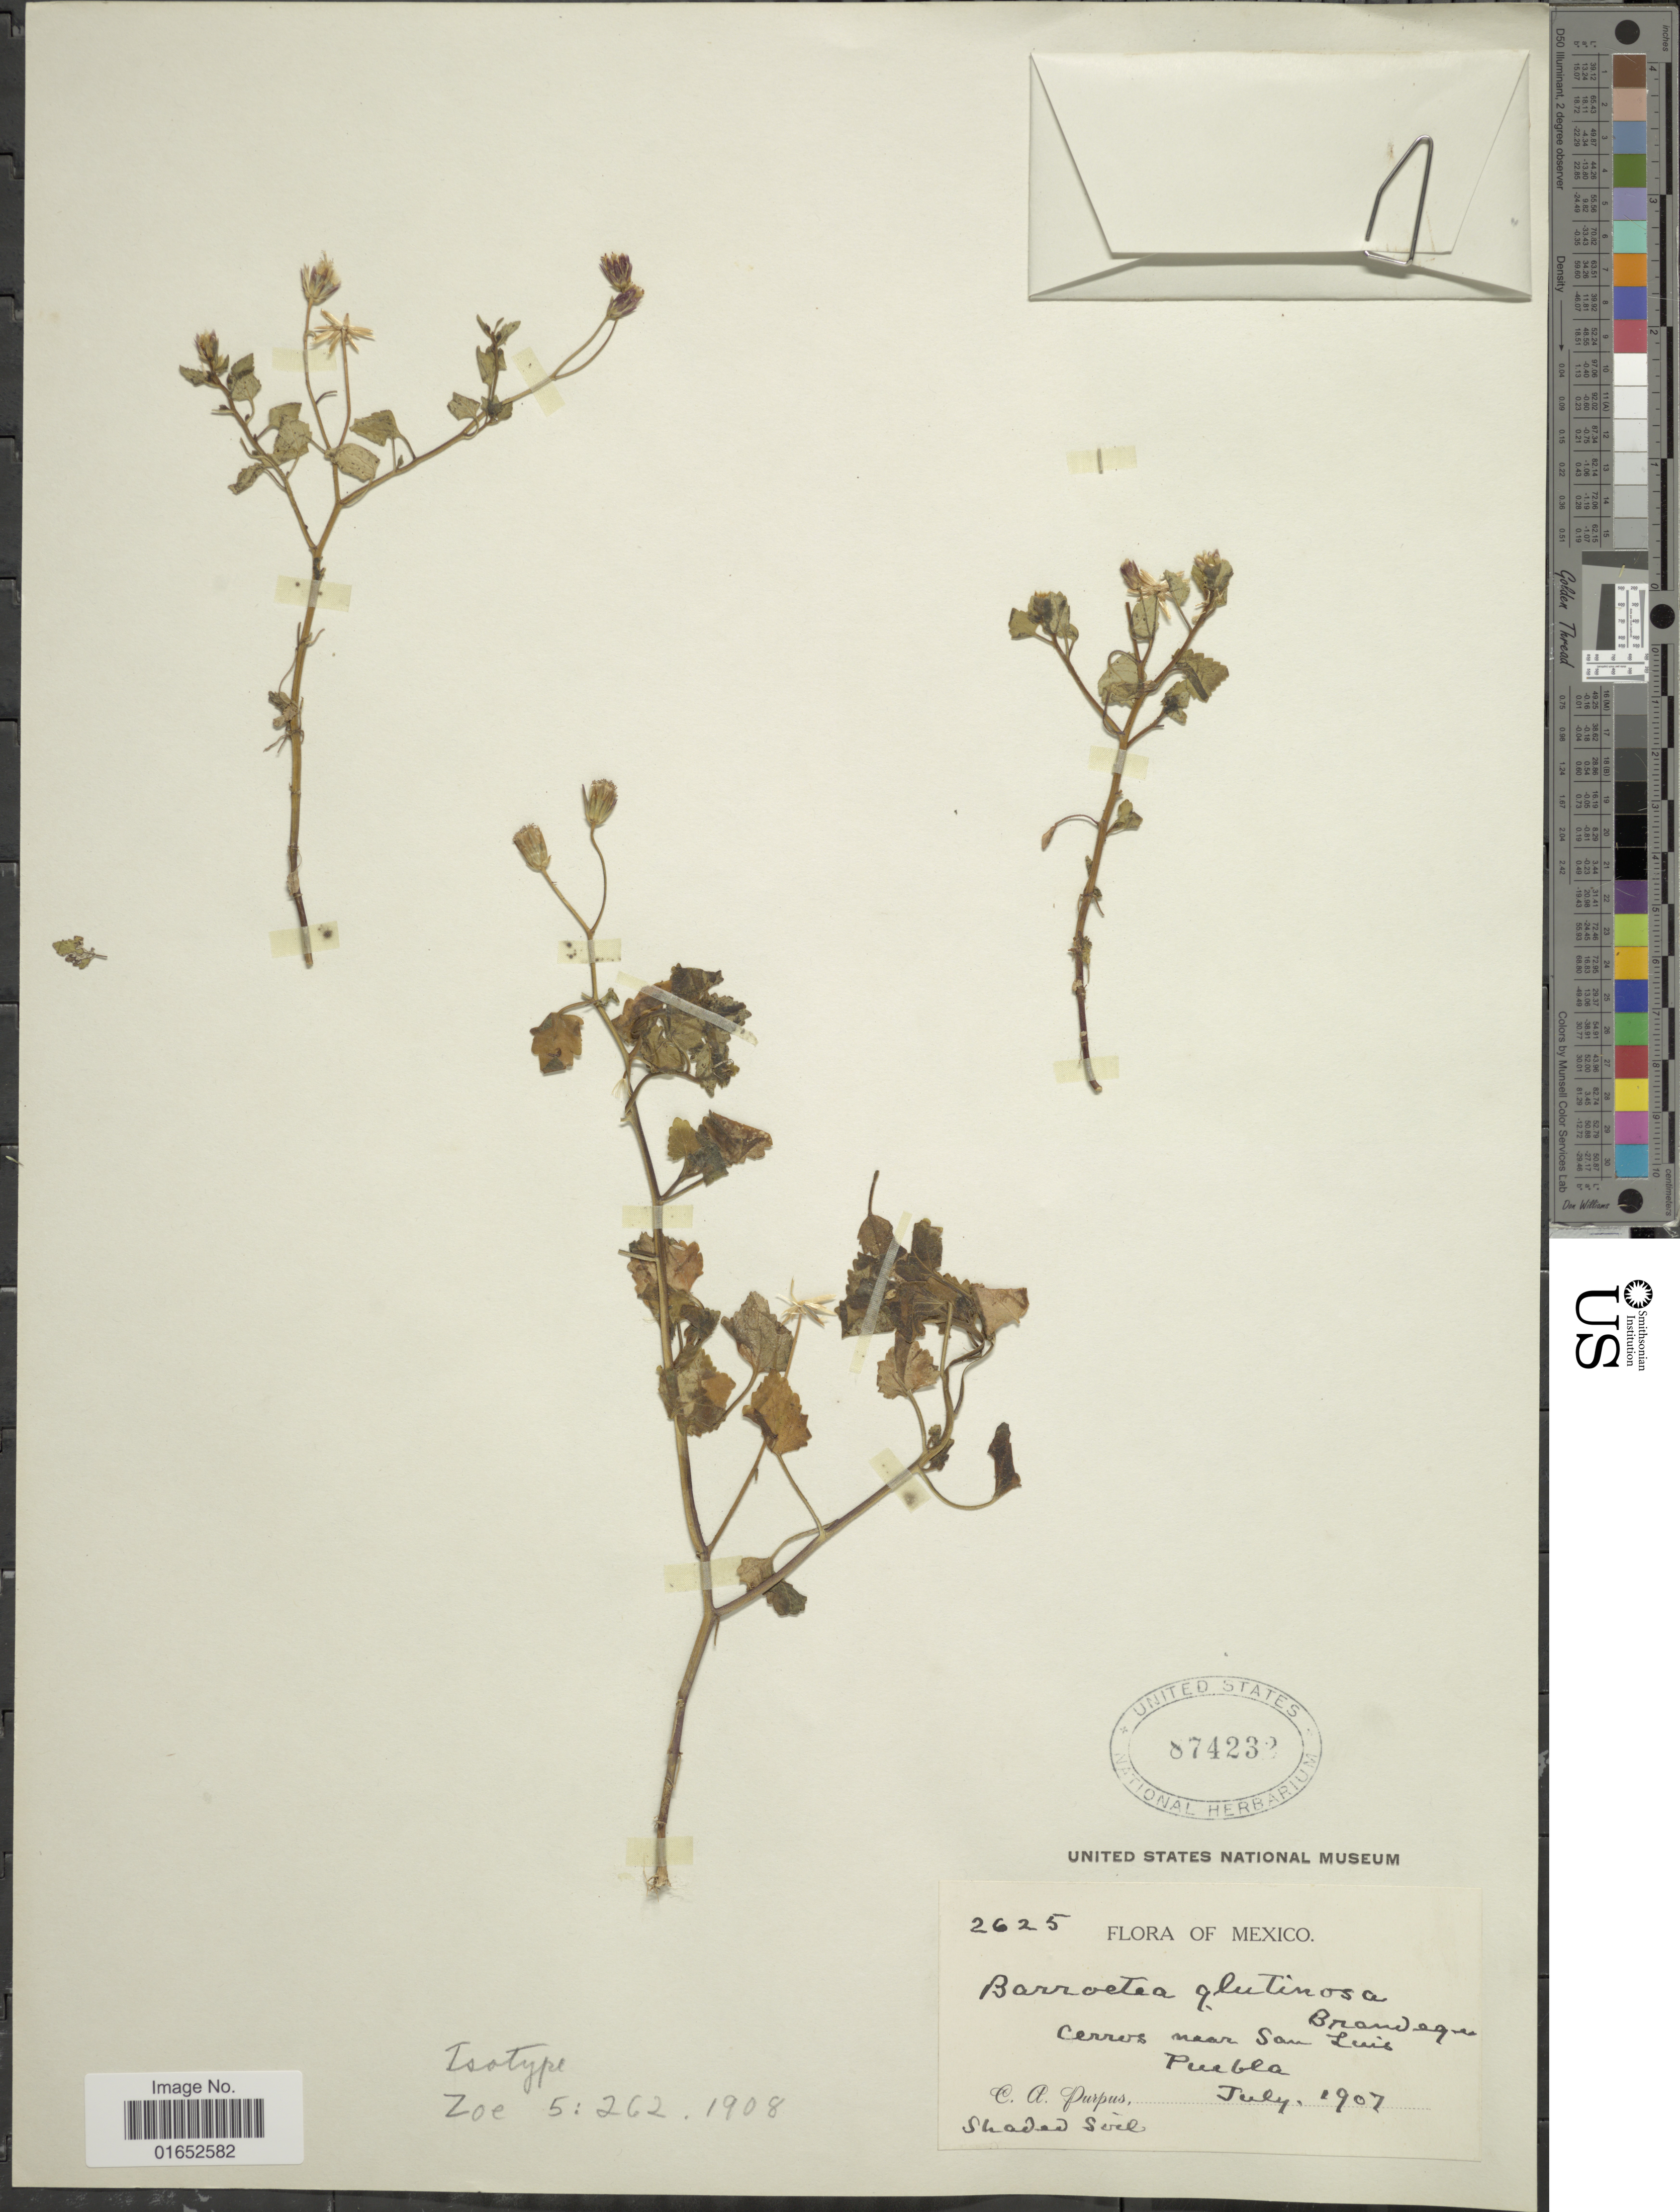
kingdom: Plantae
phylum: Tracheophyta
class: Magnoliopsida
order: Asterales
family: Asteraceae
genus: Phanerostylis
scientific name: Phanerostylis glutinosa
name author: (Brandegee) R.M. King & H. Rob.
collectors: C. A. Purpus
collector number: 2625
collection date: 1907-07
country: Mexico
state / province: Puebla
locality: Cerros near San Luis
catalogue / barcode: US 874232